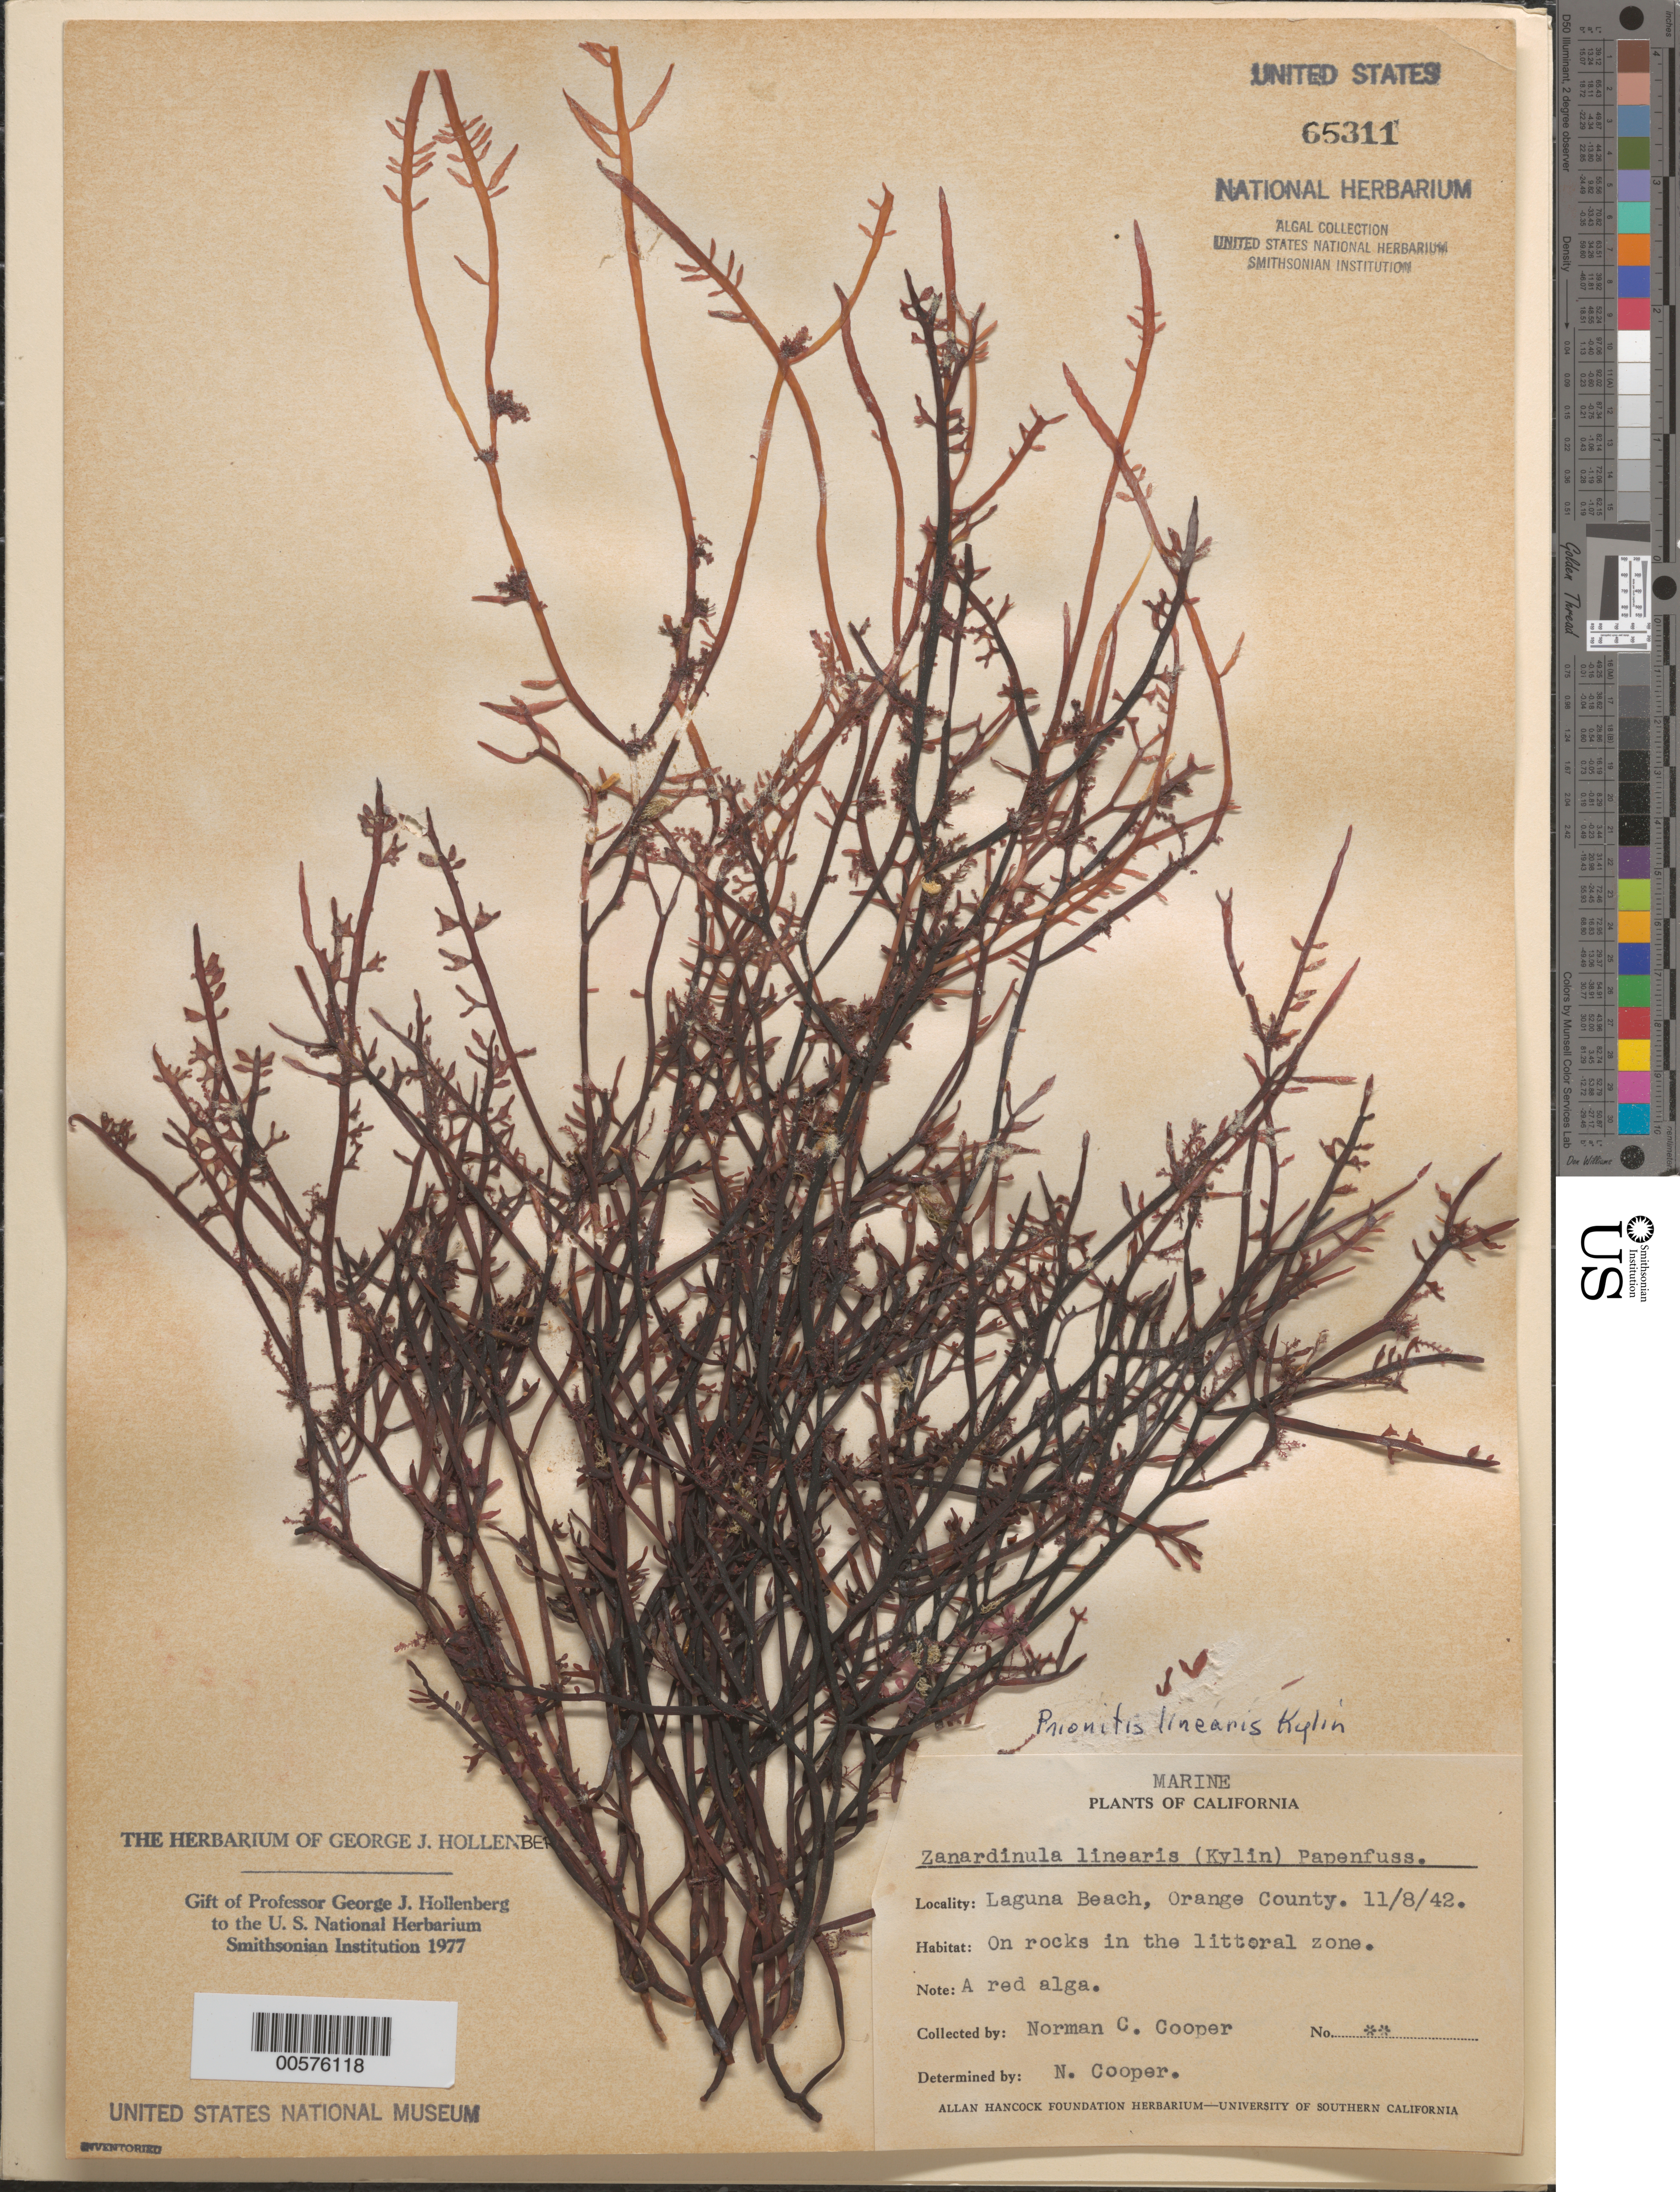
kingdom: Plantae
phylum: Rhodophyta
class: Florideophyceae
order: Cryptonemiales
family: Cryptonemiaceae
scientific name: Prionitis linearis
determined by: Hollenberg, George J.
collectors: N. Cooper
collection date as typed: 08 Nov 1942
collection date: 1942-11-08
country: United States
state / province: California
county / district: Orange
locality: Laguna Beach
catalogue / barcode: US 65311